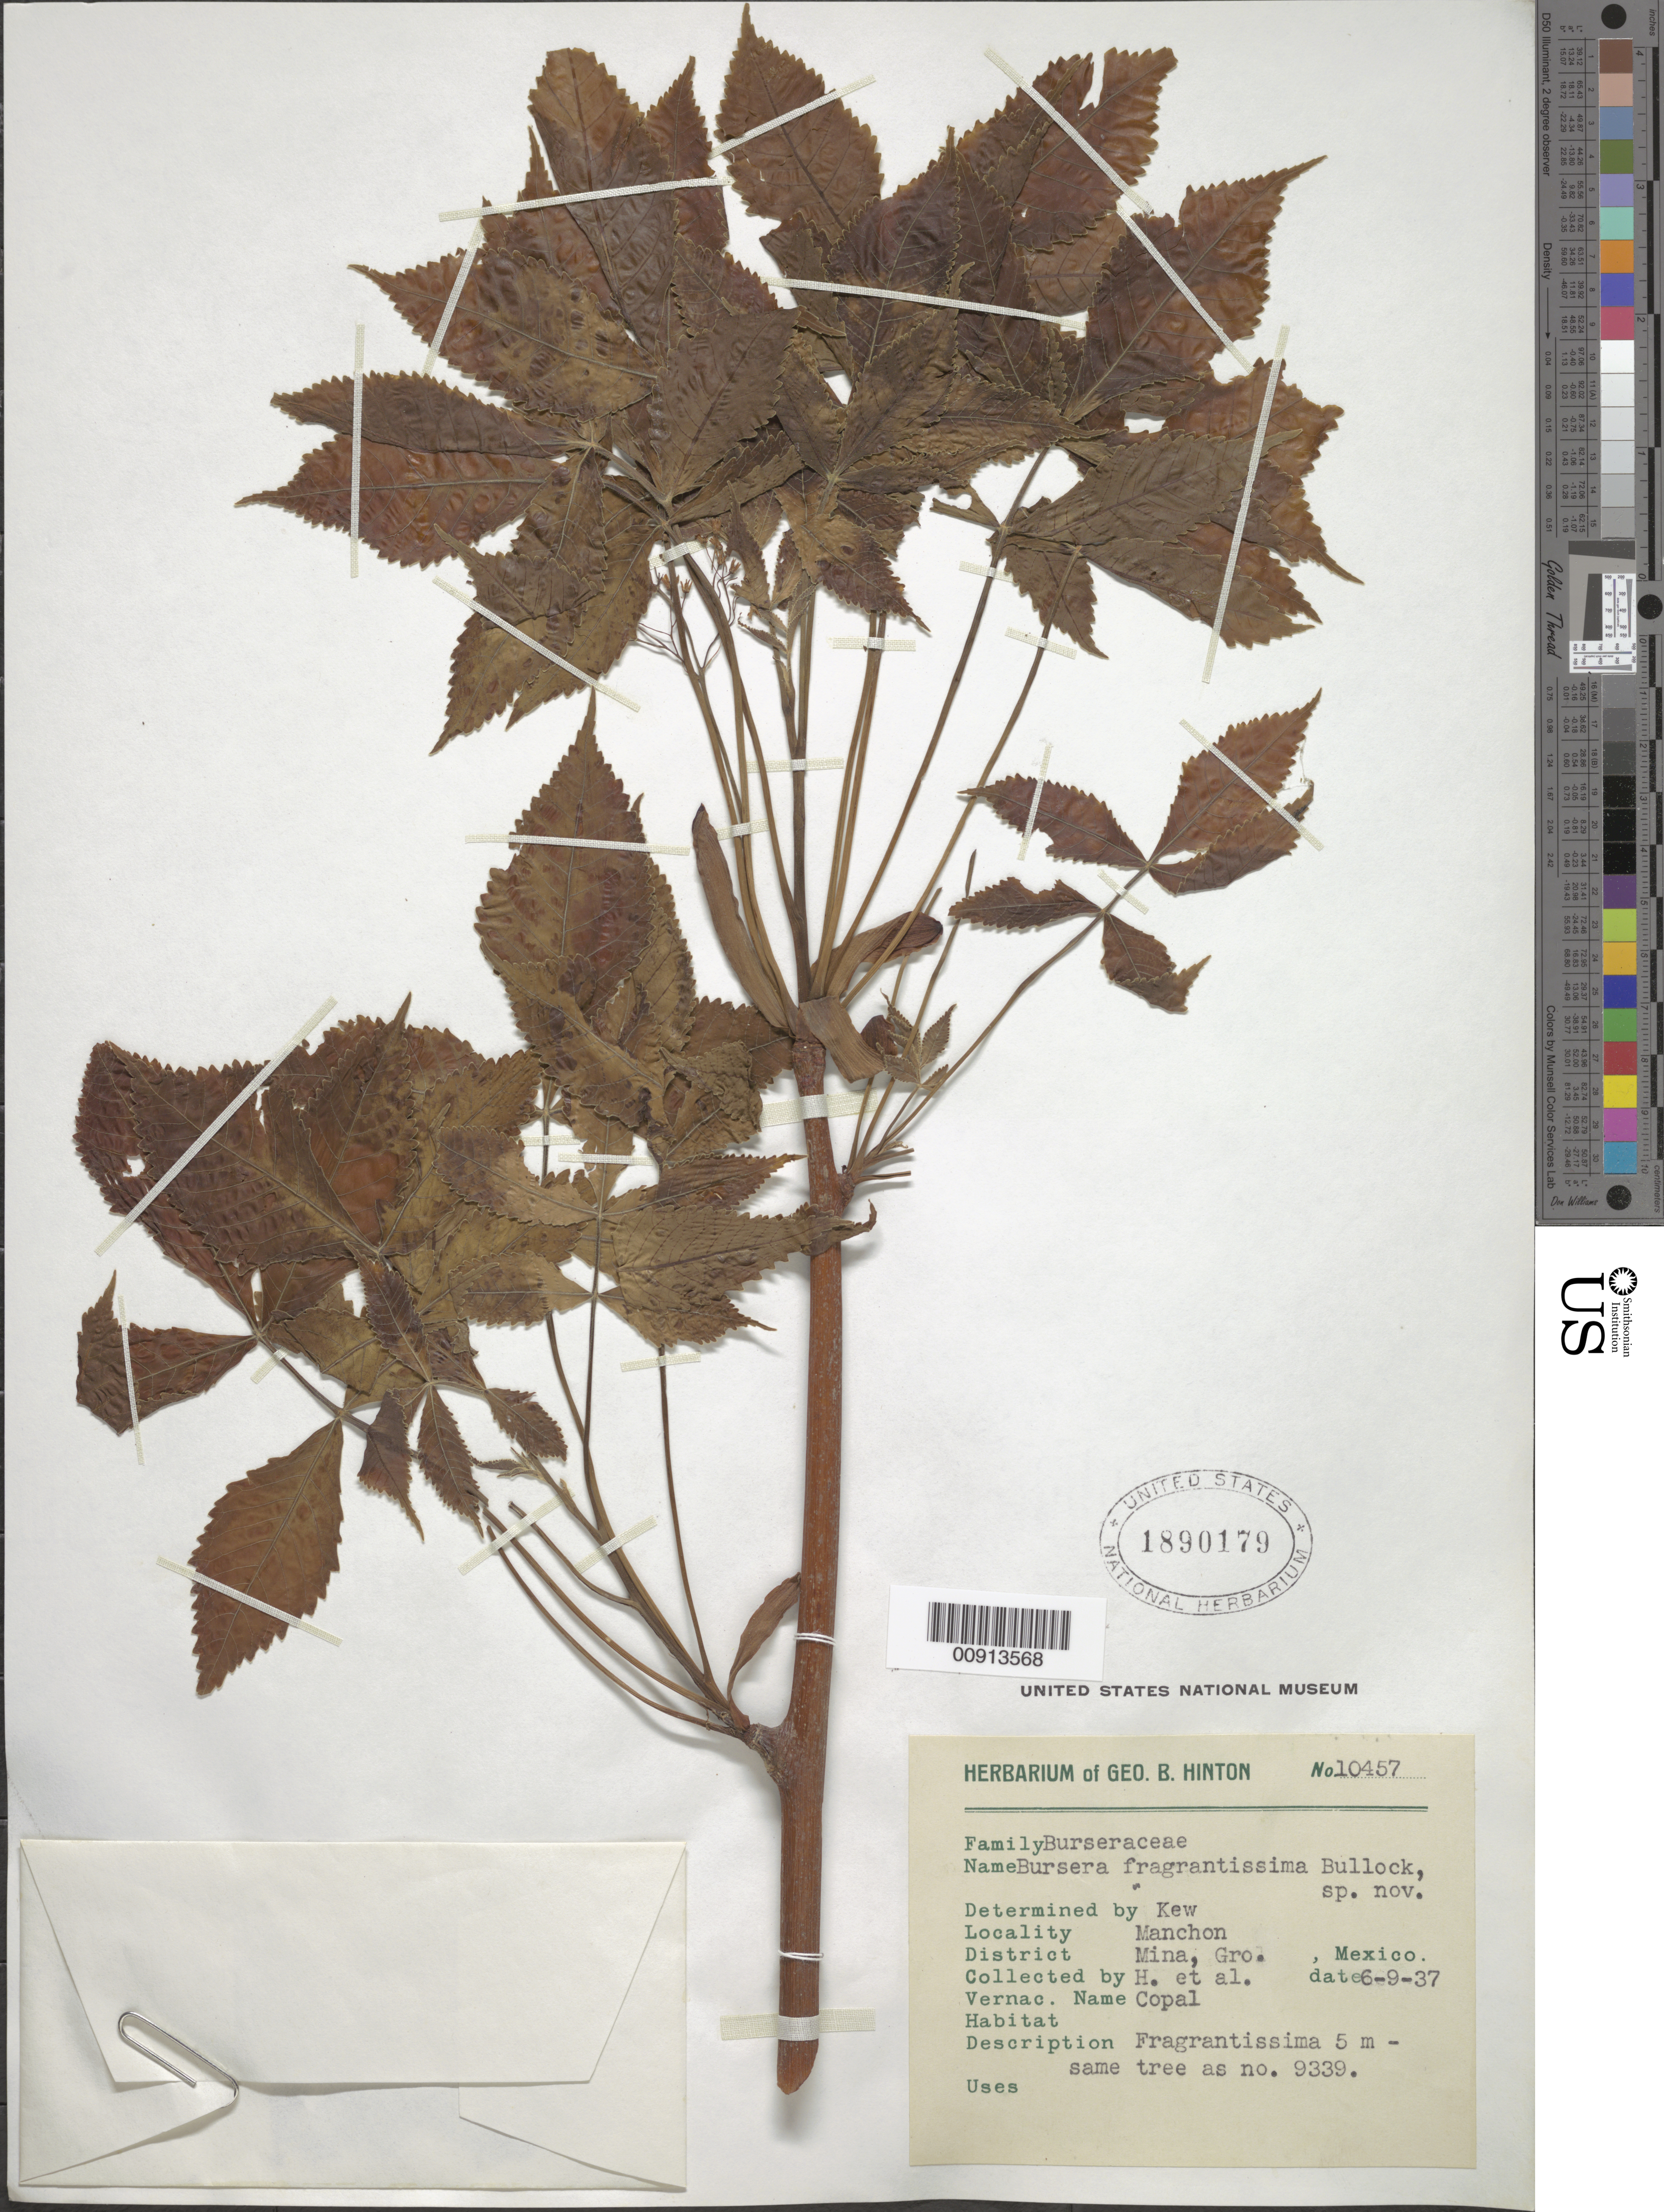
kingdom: Plantae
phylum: Tracheophyta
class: Magnoliopsida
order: Sapindales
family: Burseraceae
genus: Bursera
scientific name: Bursera fragrantissima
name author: Bullock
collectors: G. B. Hinton & et al.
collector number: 10457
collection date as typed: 09 Jun 1937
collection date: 1937-06-09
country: Mexico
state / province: Guerrero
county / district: Mina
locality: Manchon, District Mina, Guerrero.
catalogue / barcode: US 1890179